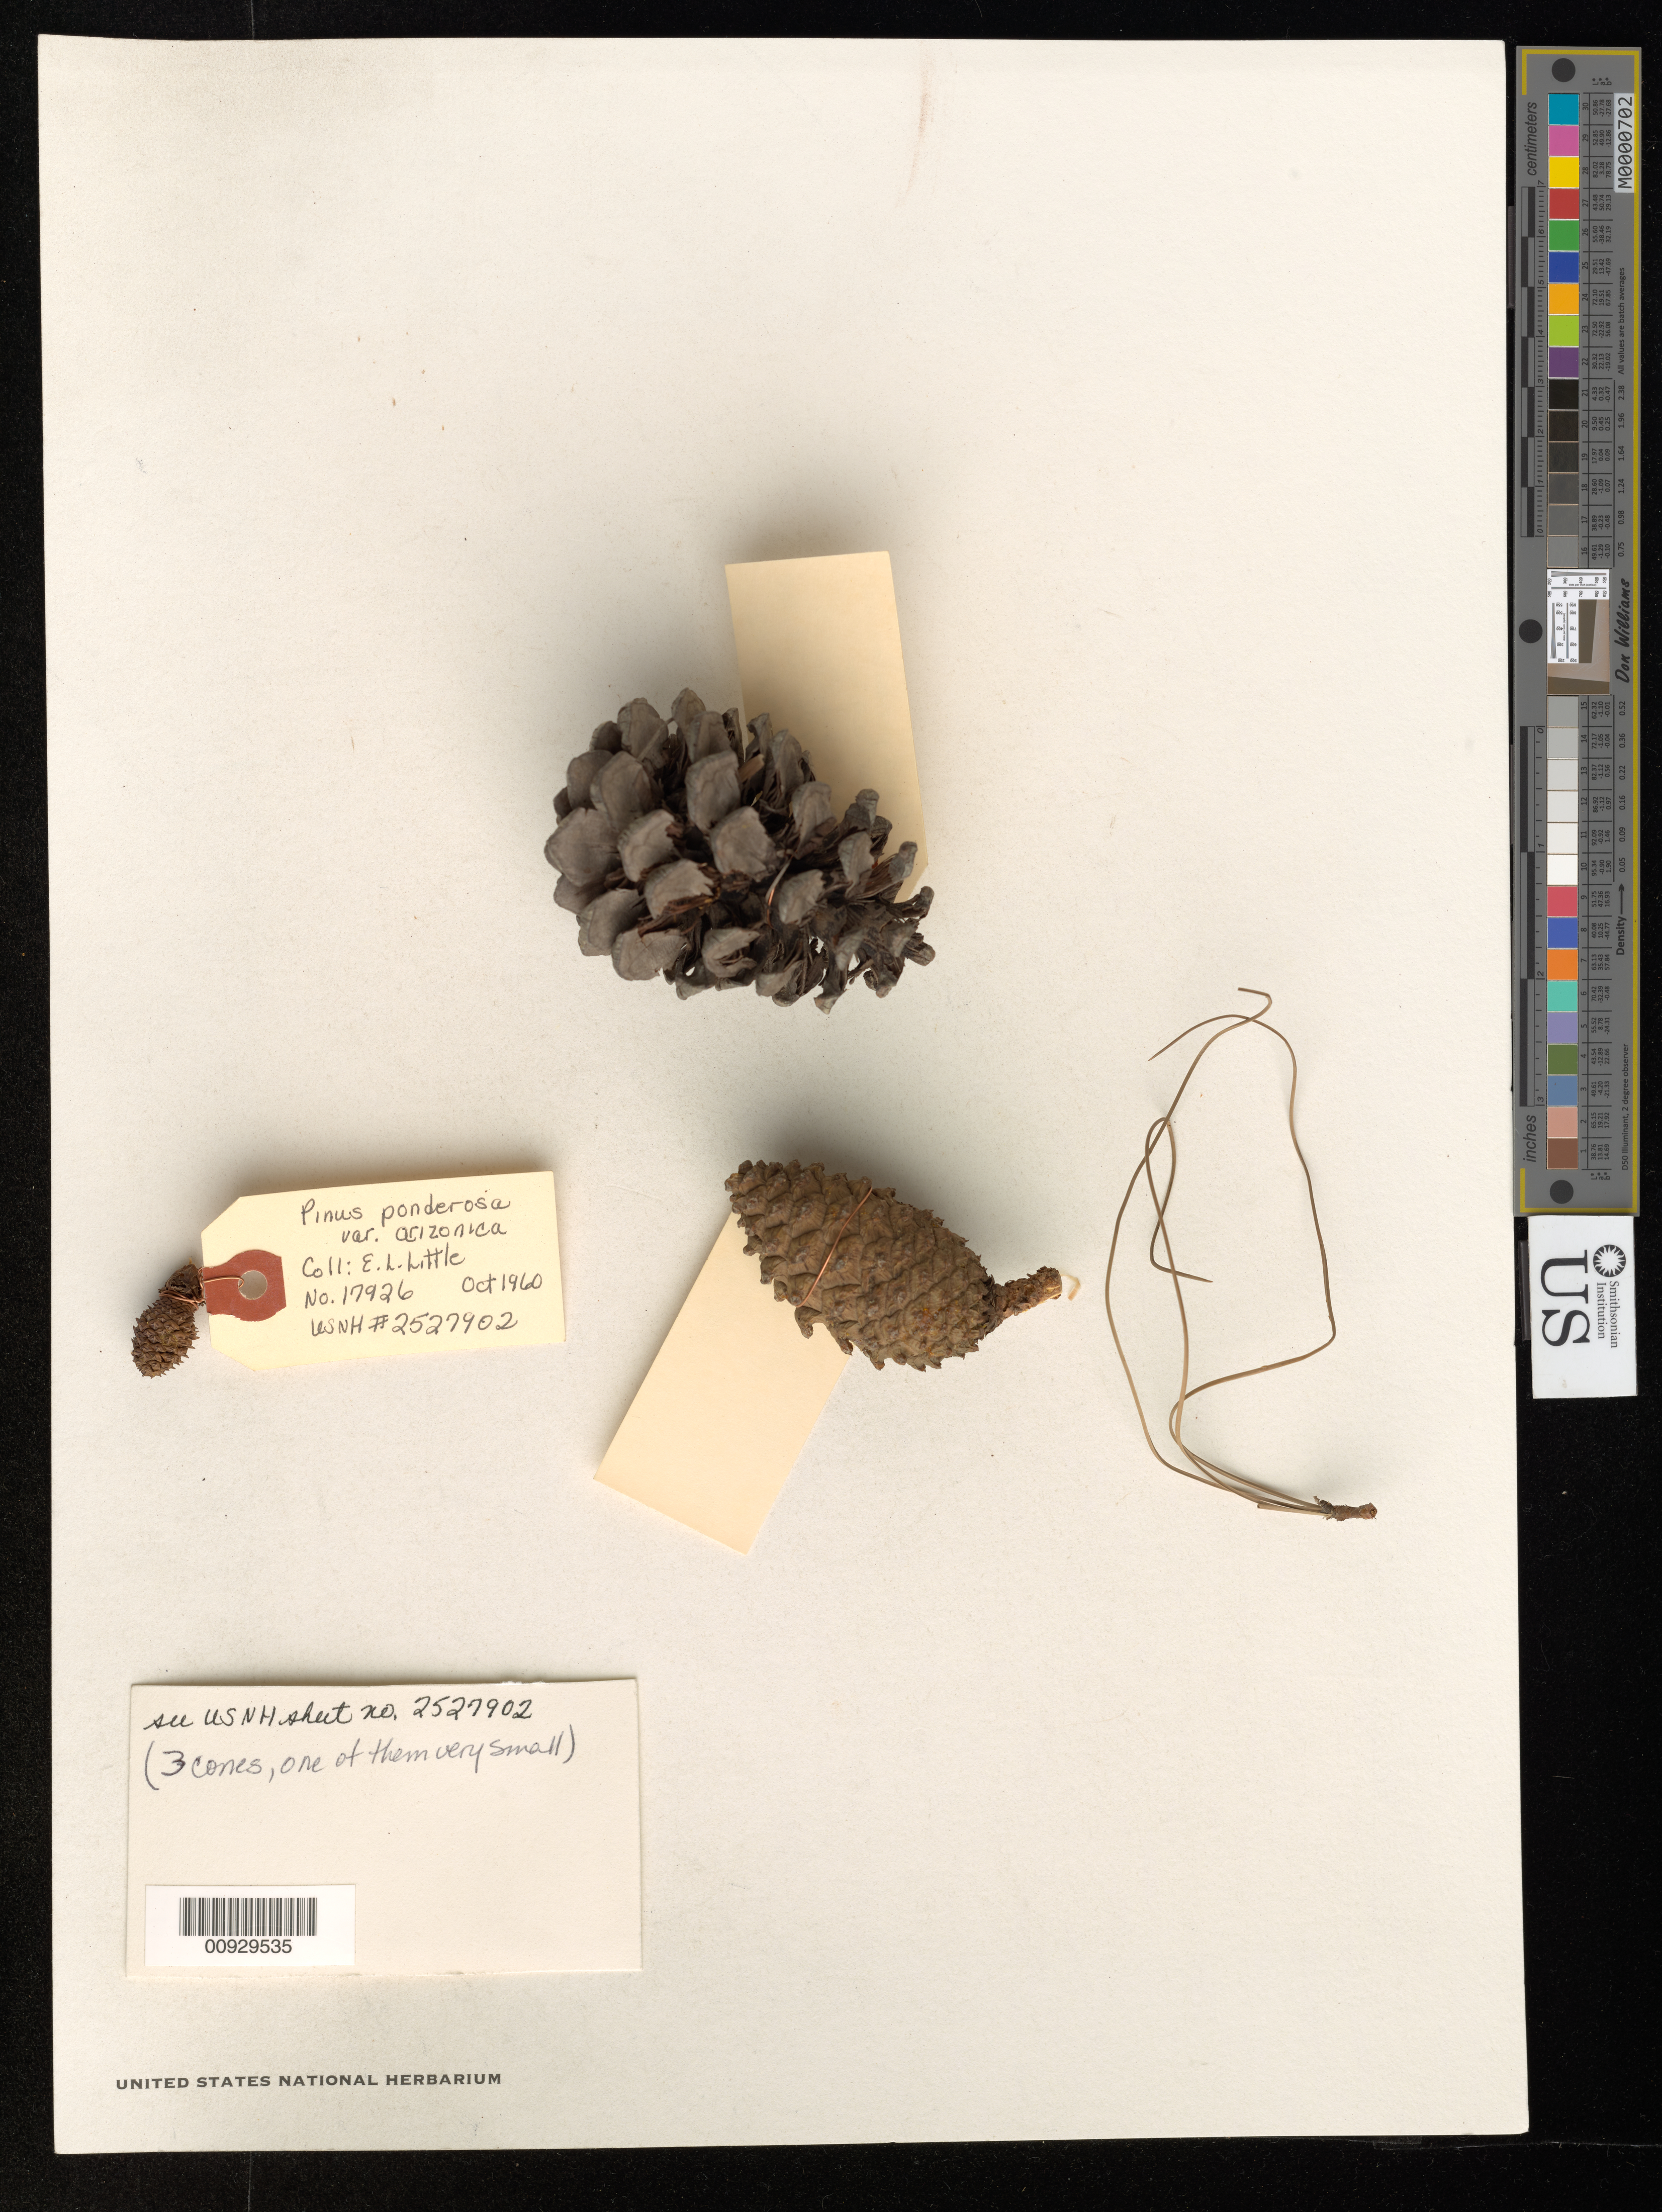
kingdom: Plantae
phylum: Tracheophyta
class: Pinopsida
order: Pinales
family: Pinaceae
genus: Pinus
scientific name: Pinus ponderosa var. arizonica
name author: (Engelm.) Shaw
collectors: E. L. Little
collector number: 17926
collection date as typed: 08 Oct 1960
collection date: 1960-10-08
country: Mexico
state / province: Chihuahua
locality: Mesa del Huracán, 60 km. N. of Madera, Chihuahua.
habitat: Pine forest.